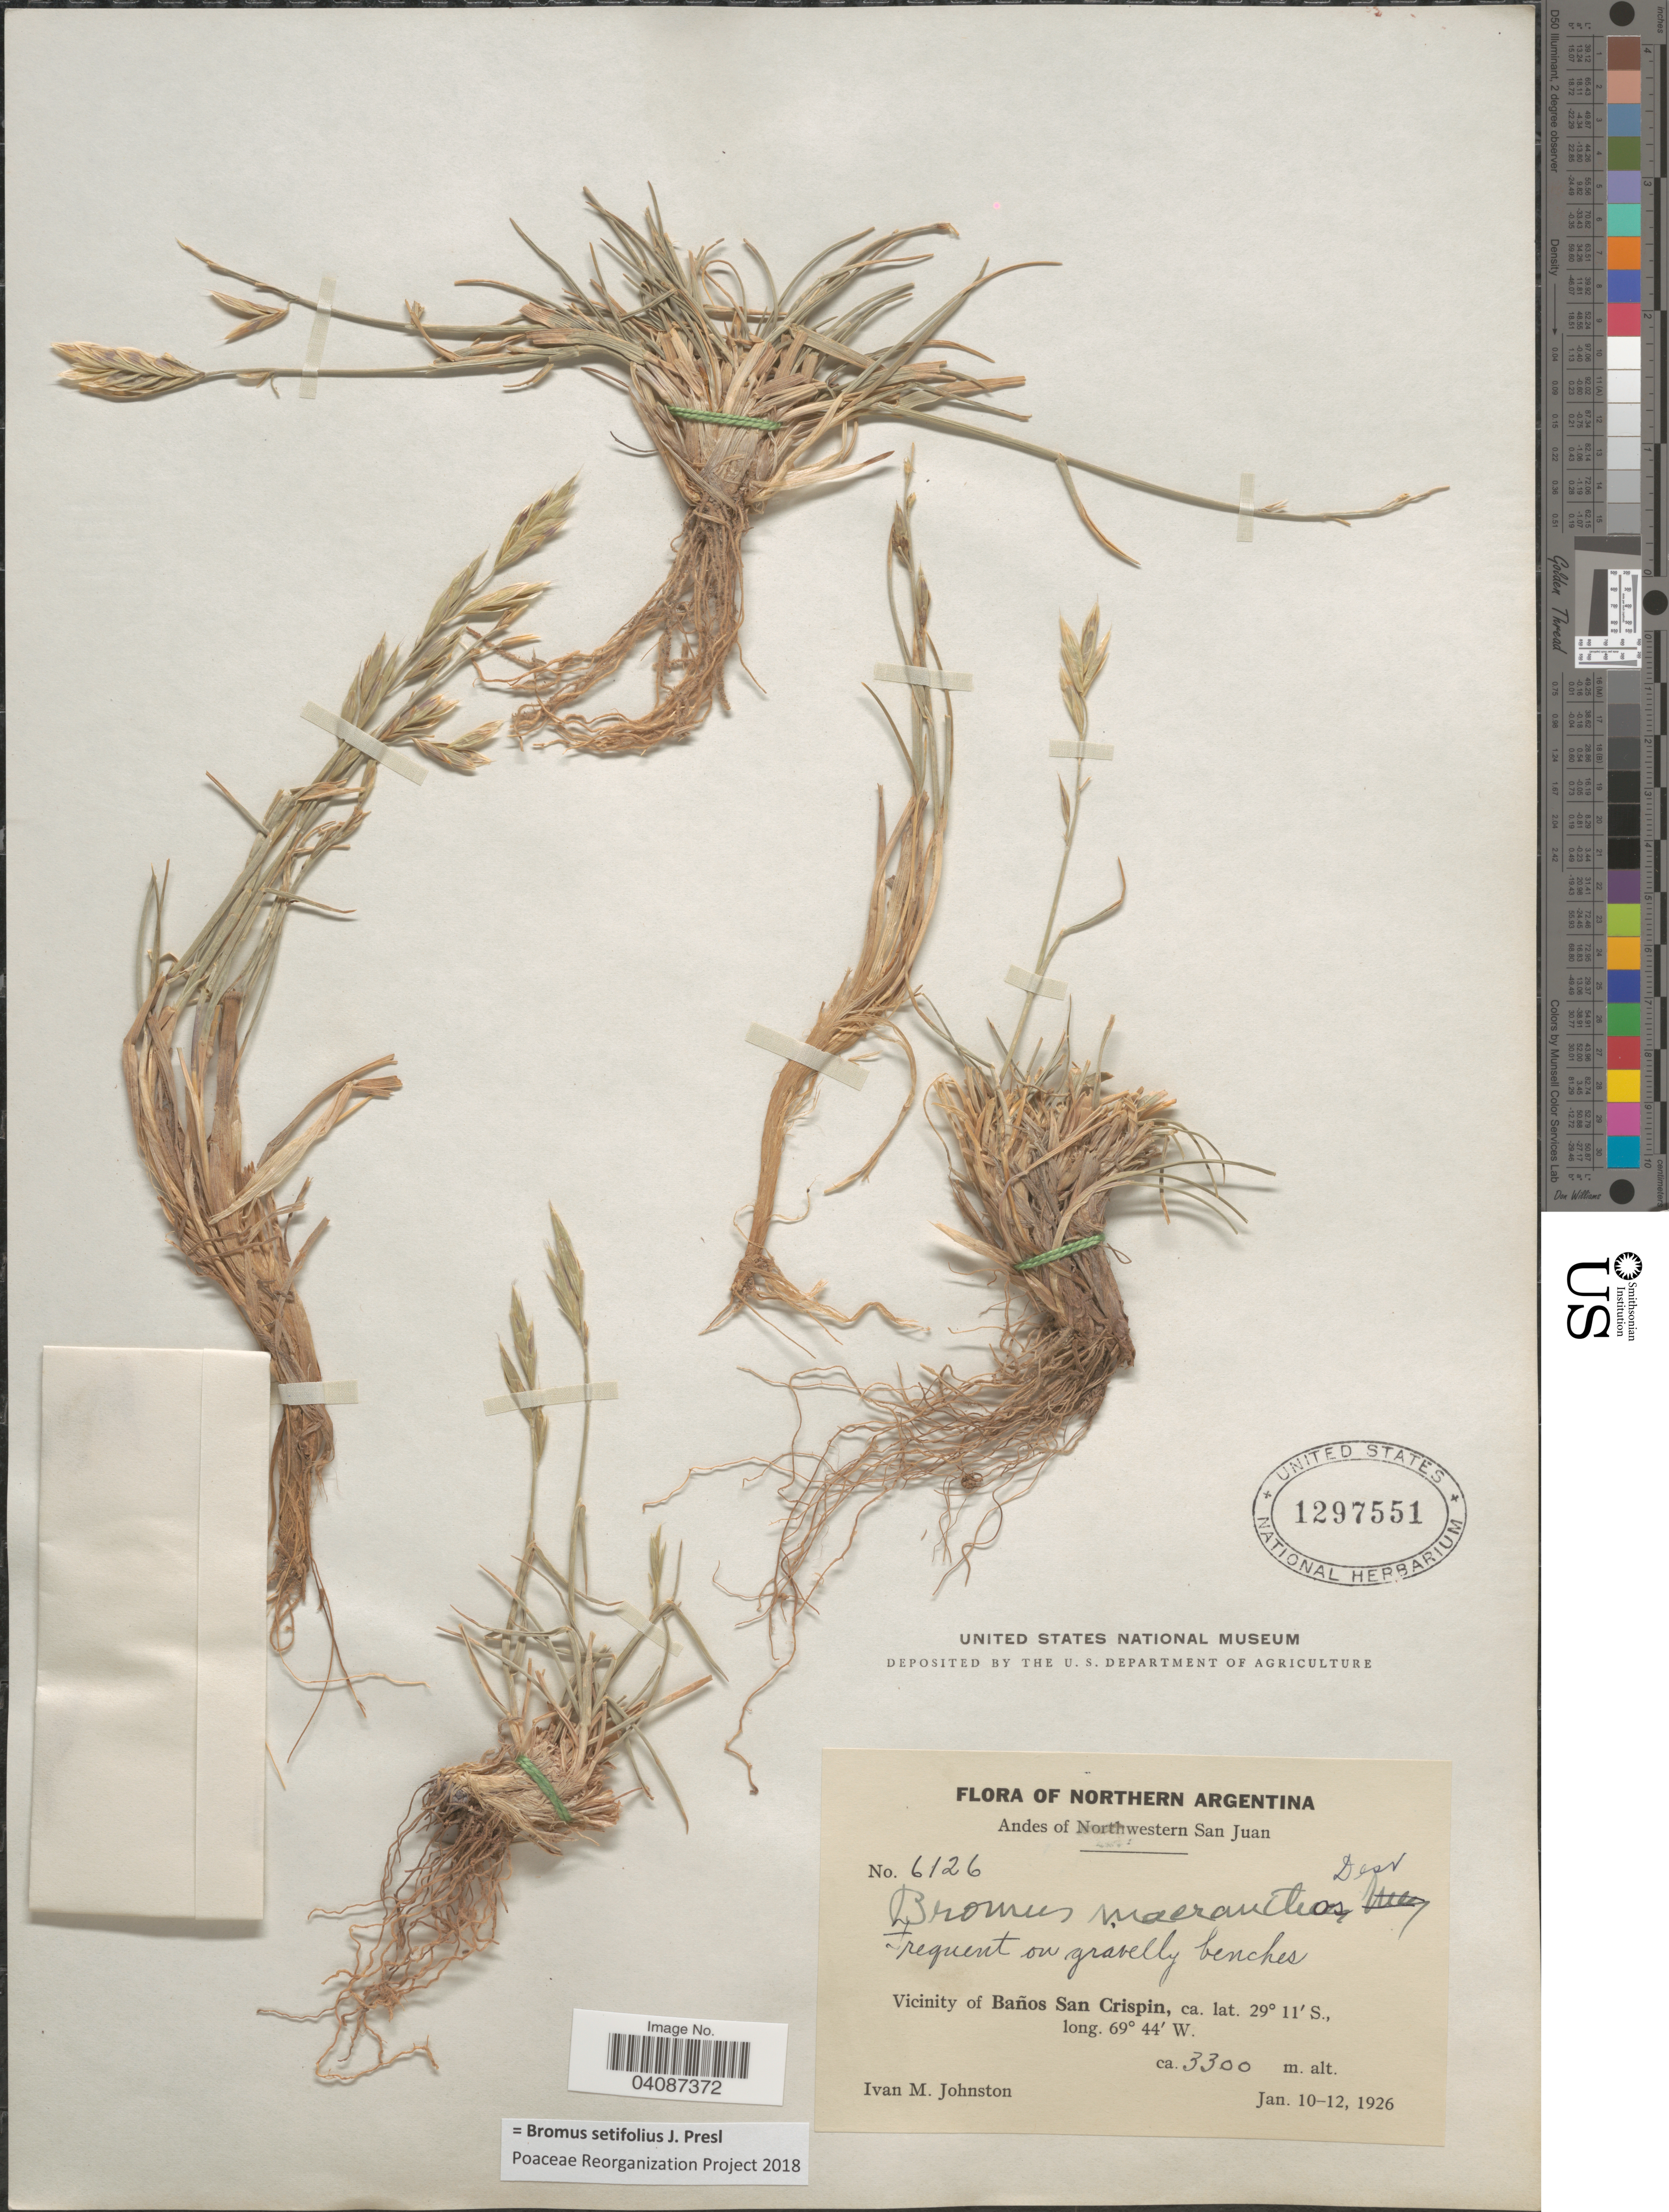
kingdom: Plantae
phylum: Tracheophyta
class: Liliopsida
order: Poales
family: Poaceae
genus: Bromus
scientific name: Bromus setifolius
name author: J. Presl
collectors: I.M. Johnston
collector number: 6126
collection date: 1926-01-10/1926-01-12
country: Argentina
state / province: San Juan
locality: Northern Argentina. Andes of Northwestern San Juan. Vicinity of Baños San Crispin.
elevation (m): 3300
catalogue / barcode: US 1297551